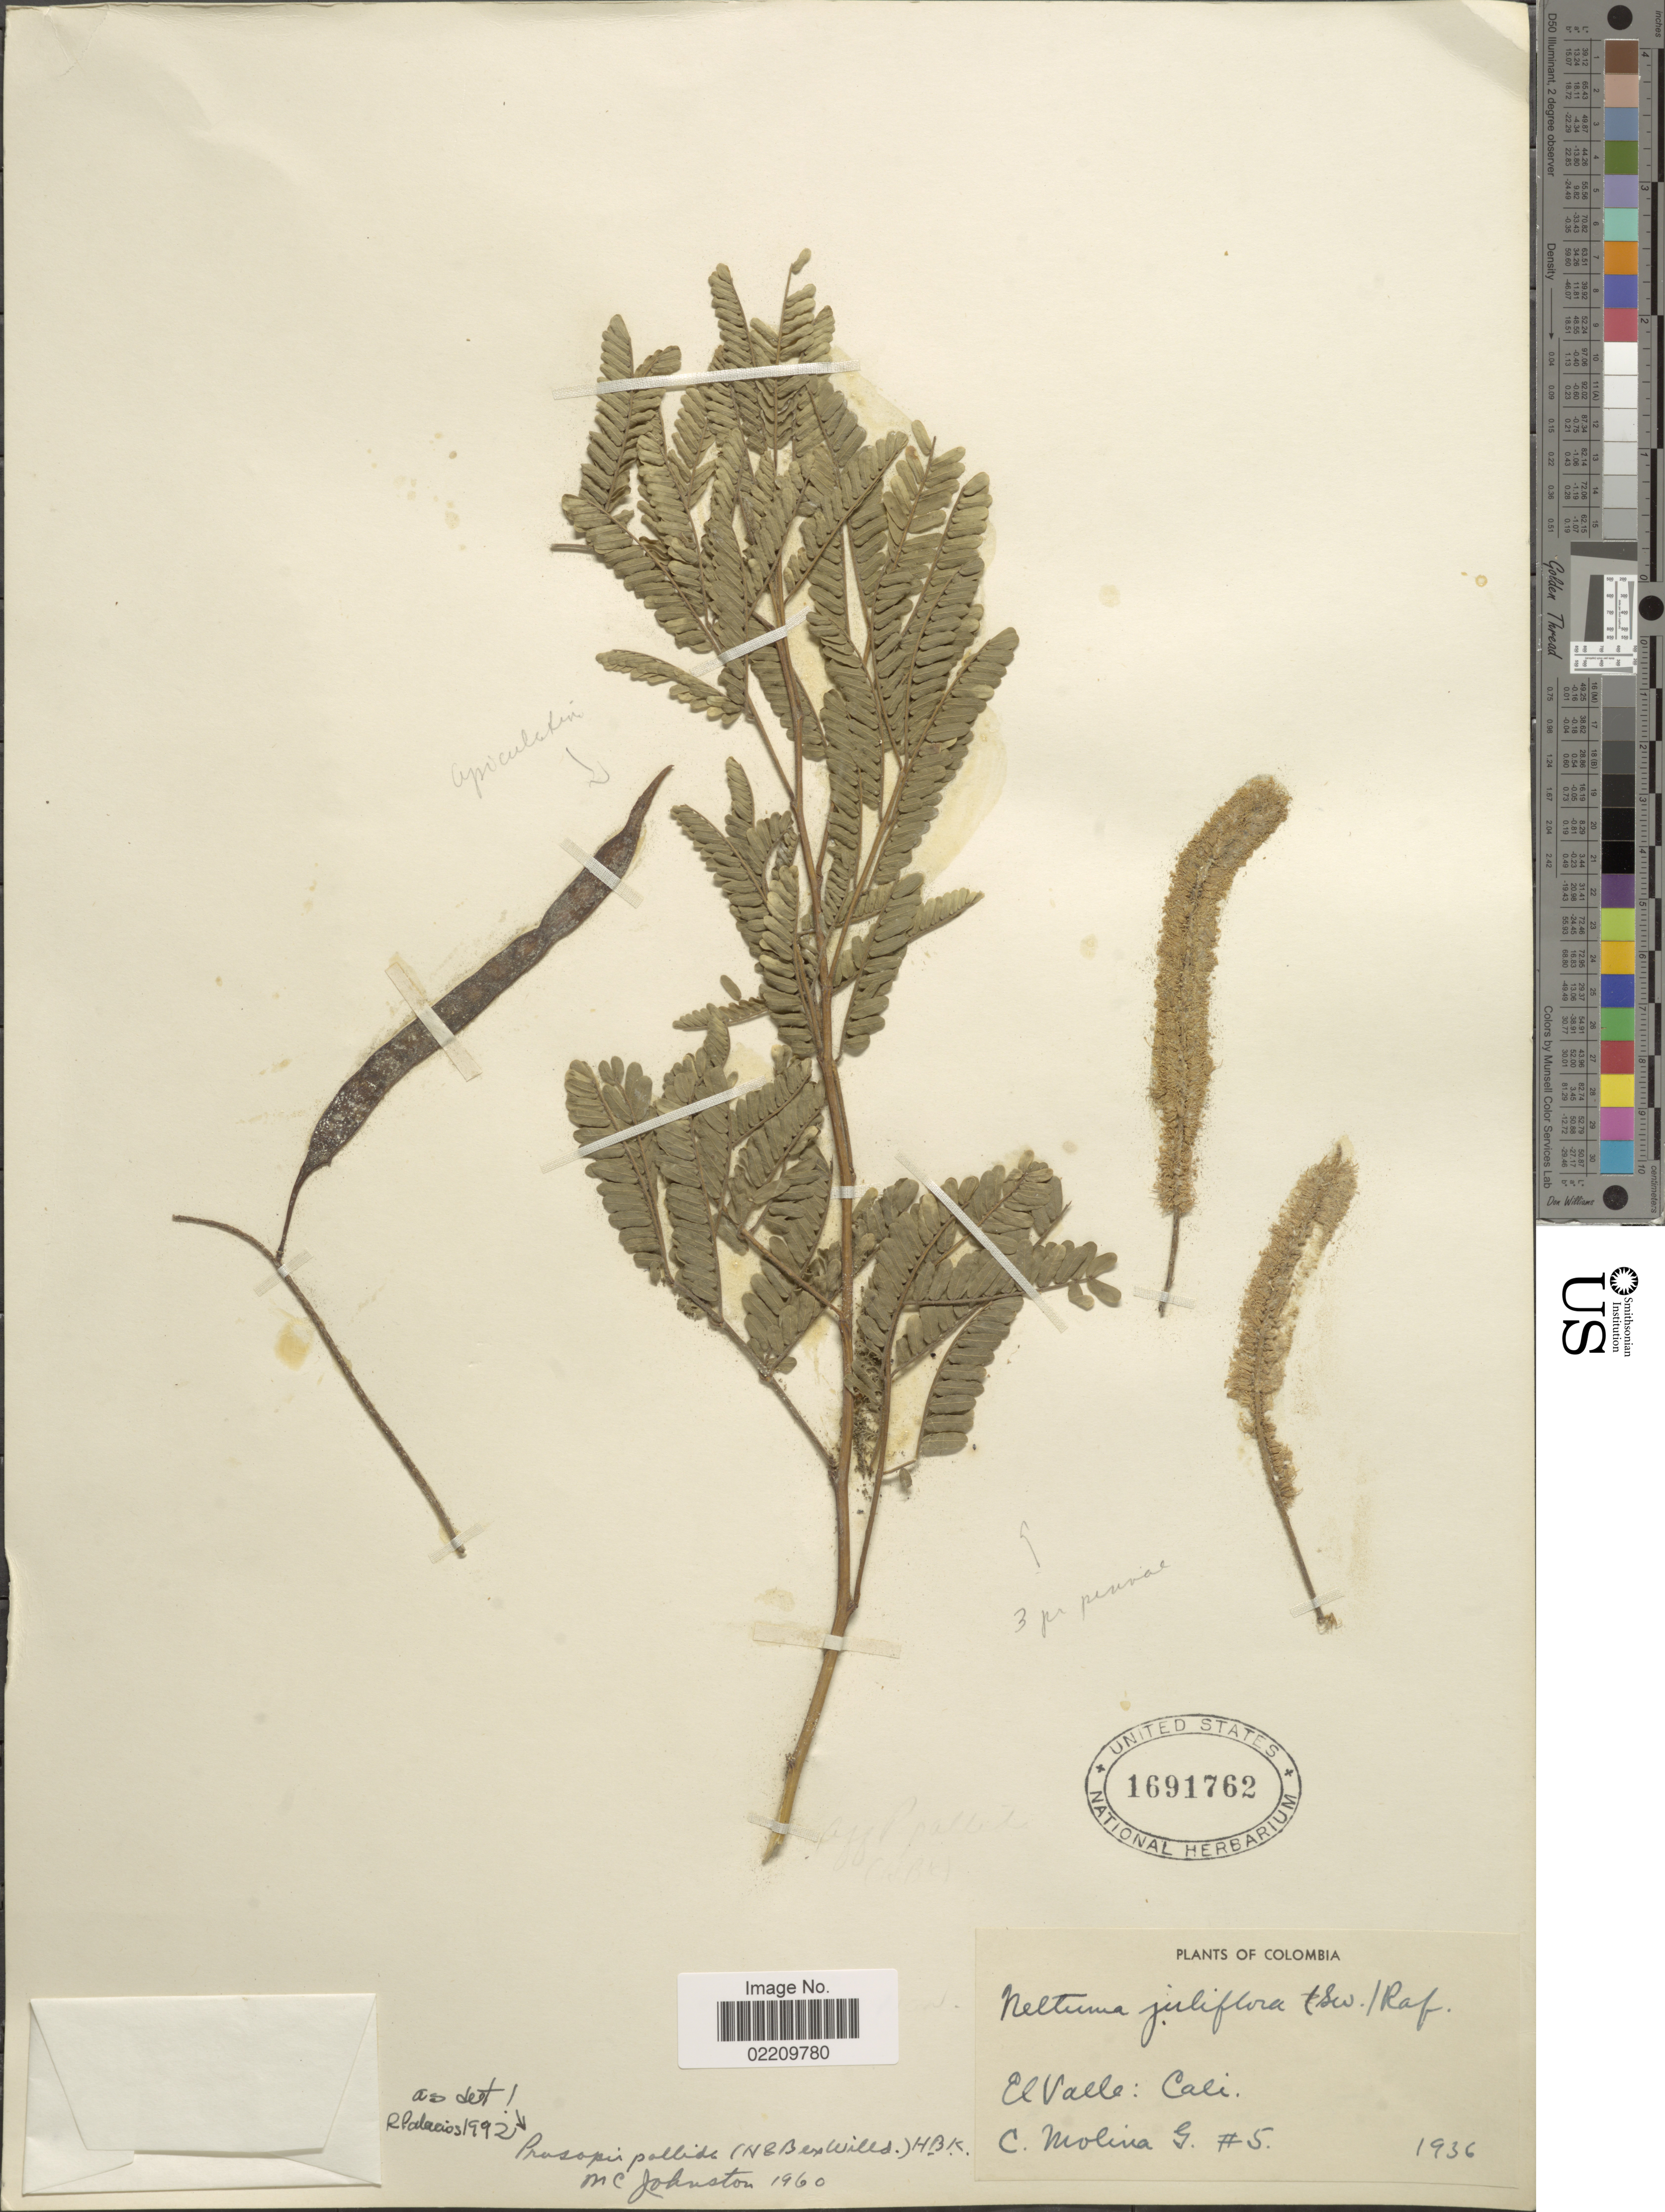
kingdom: Plantae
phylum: Tracheophyta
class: Magnoliopsida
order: Fabales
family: Fabaceae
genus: Neltuma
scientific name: Neltuma pallida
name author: (Humb. & Bonpl. ex Willd.) C. E. Hughes & G.P. Lewis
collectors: C. Molina G.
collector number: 5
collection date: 1936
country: Colombia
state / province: Valle del Cauca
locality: El Valle: Cali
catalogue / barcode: US 1691762